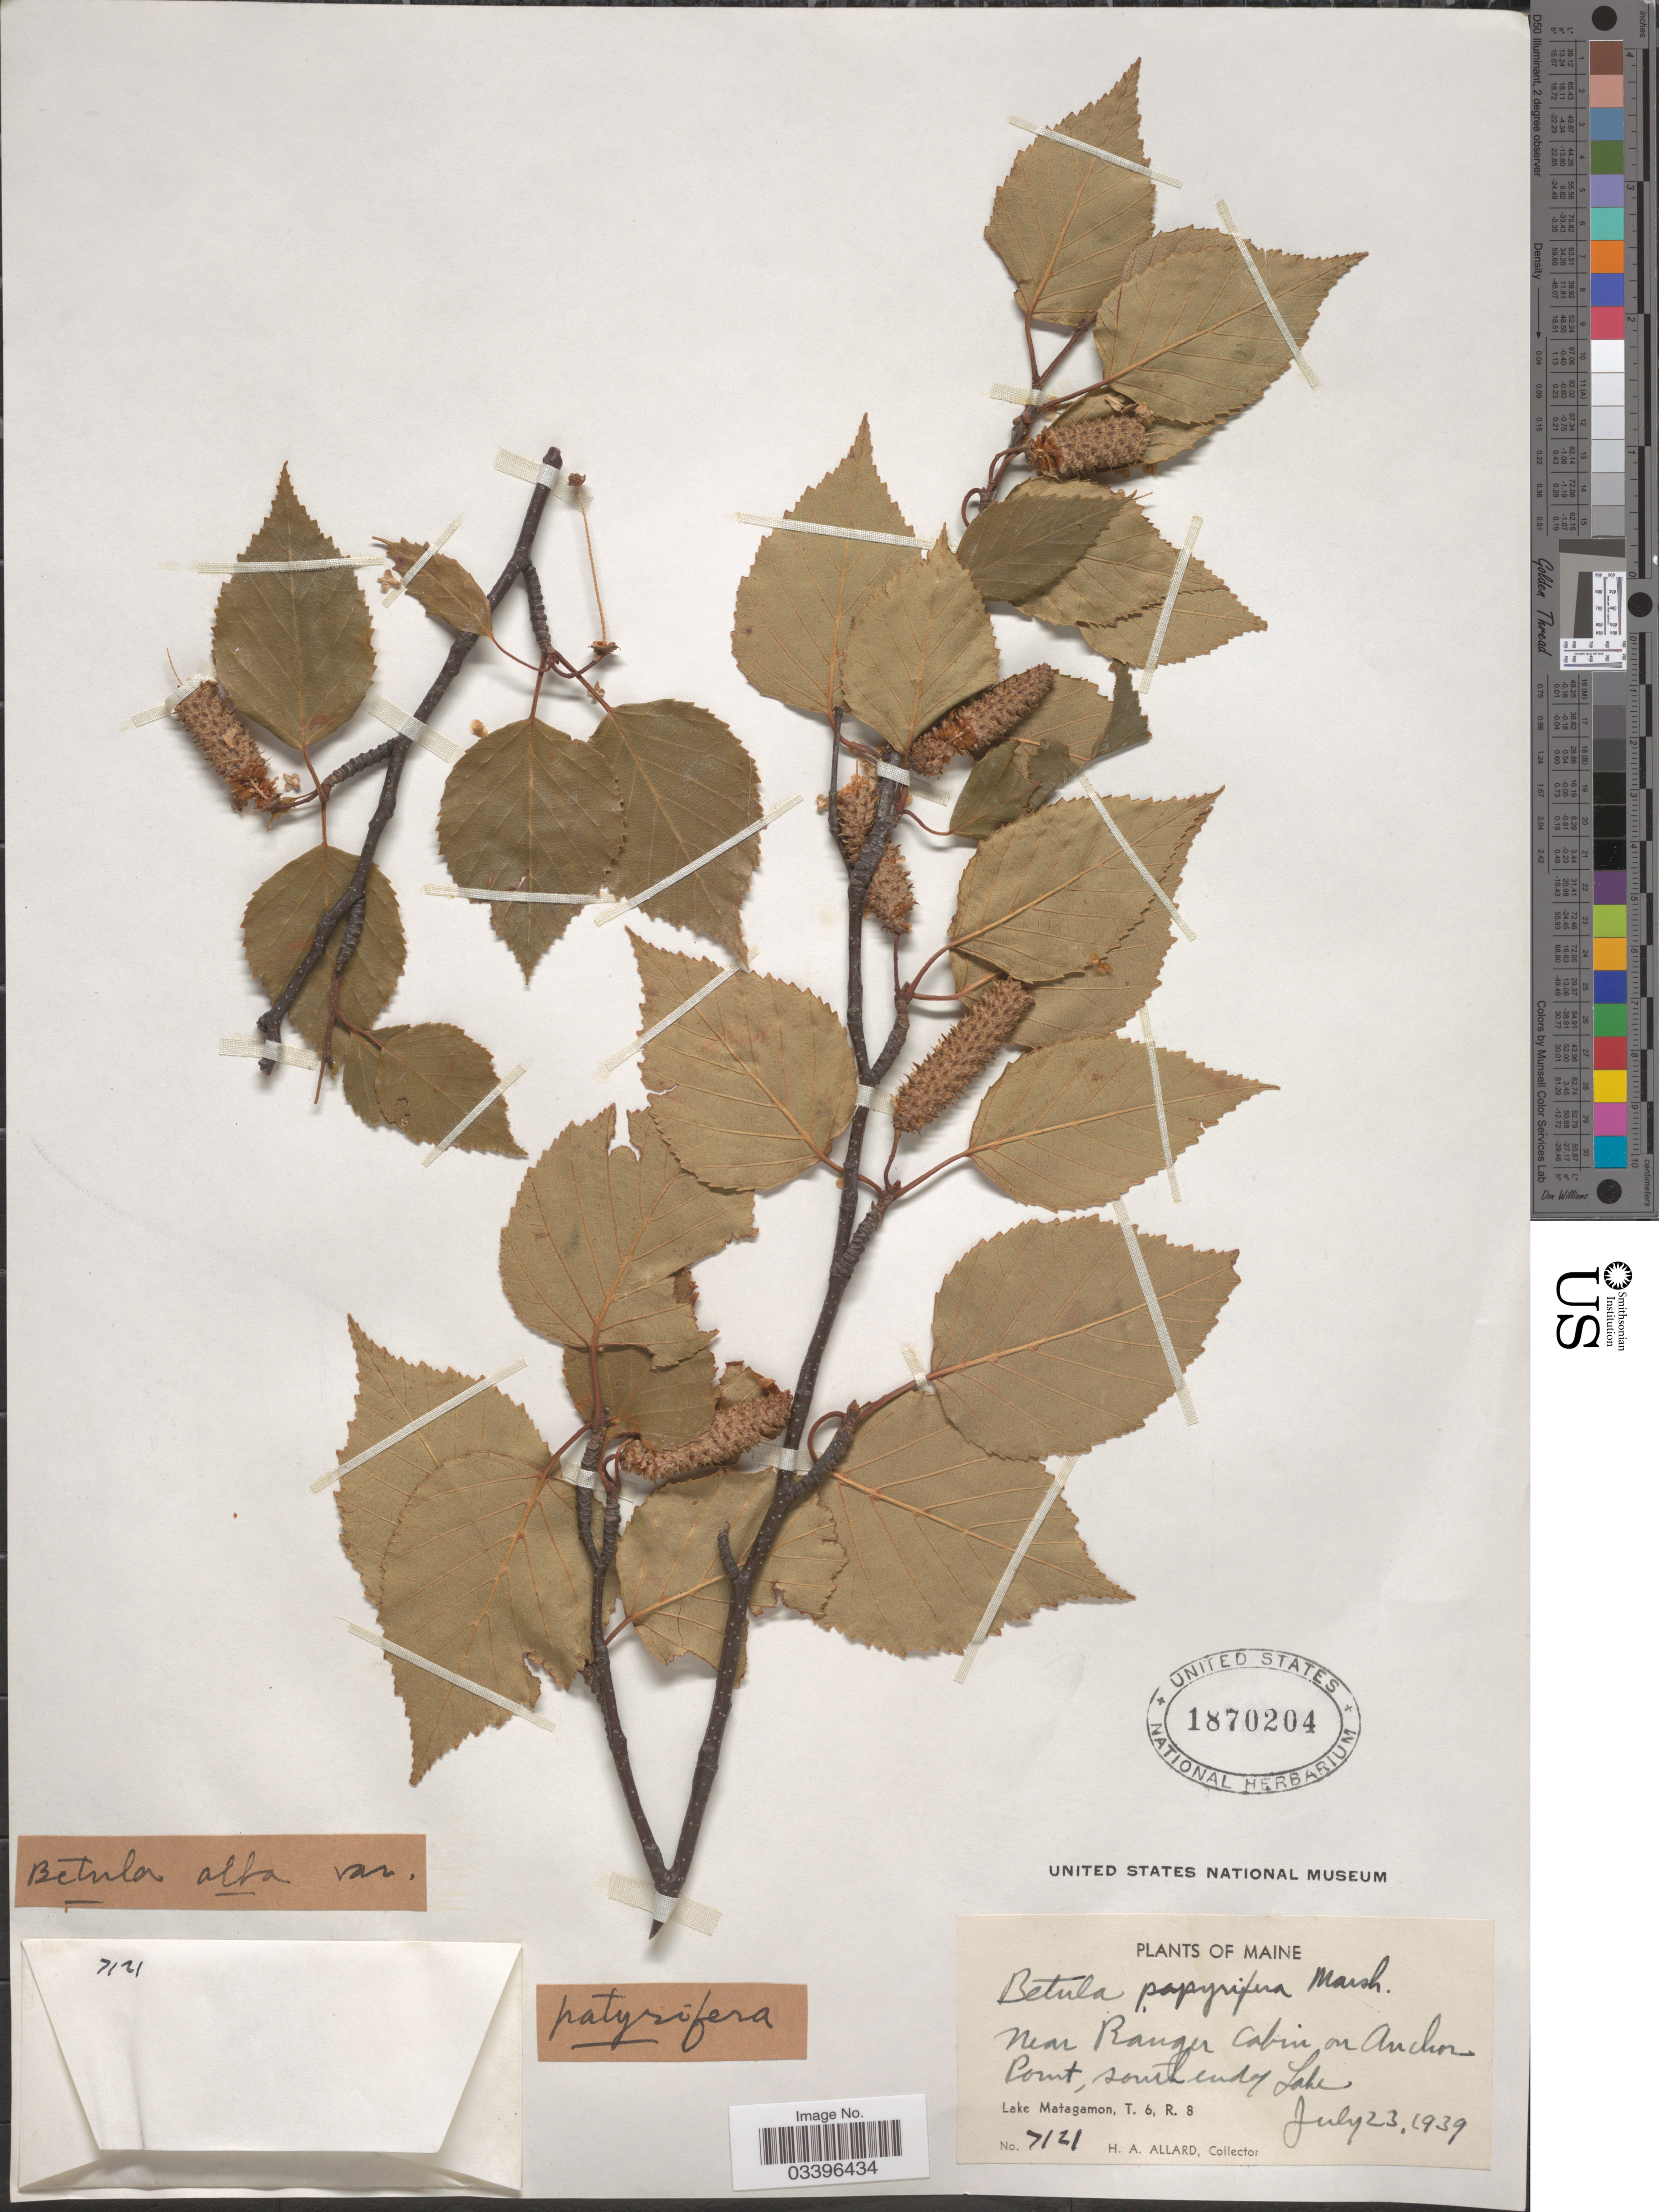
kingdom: Plantae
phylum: Tracheophyta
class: Magnoliopsida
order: Fagales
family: Betulaceae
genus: Betula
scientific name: Betula papyrifera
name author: Marshall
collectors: H. A. Allard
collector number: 7121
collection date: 1939-07-23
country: United States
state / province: Maine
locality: Near Ranger Cabin on Anchor Point, south end of Lake. Lake Matagamon, T.6, R.8.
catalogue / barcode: US 1870204